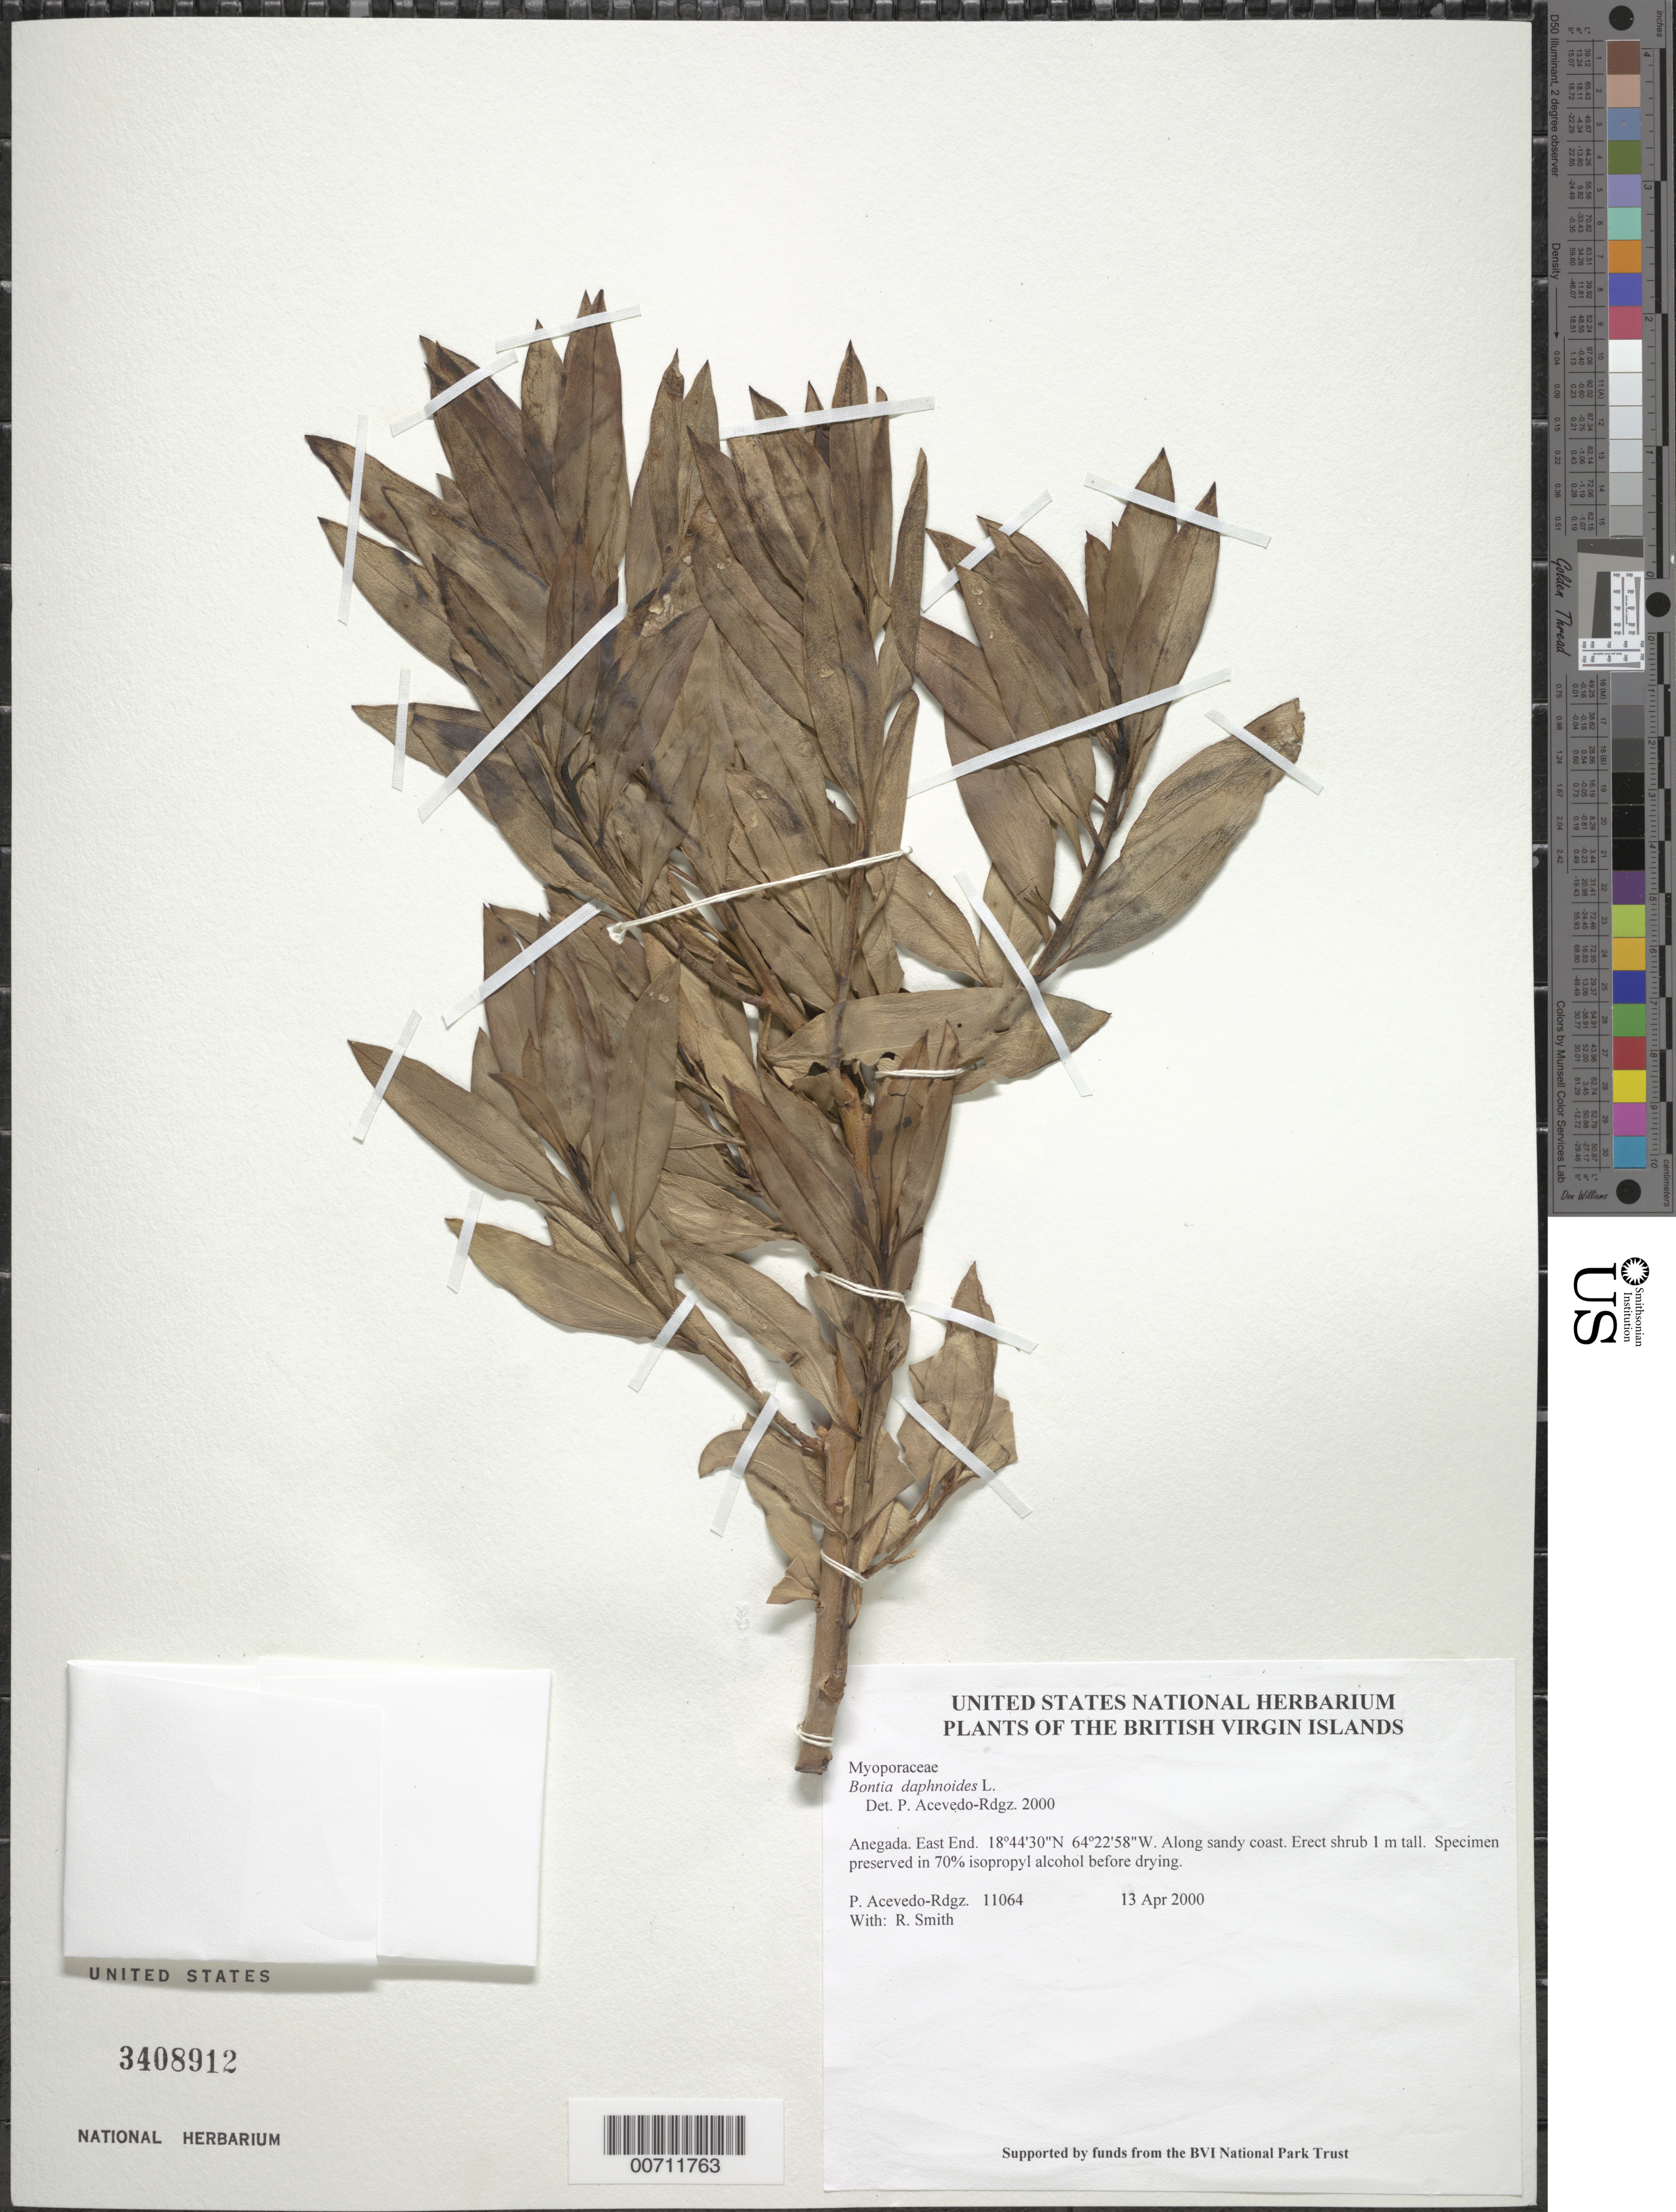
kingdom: Plantae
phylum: Tracheophyta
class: Magnoliopsida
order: Lamiales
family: Scrophulariaceae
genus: Bontia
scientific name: Bontia daphnoides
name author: L.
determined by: Acevedo-Rodríguez, P., (BOT), Smithsonian Institution - National Museum of Natural History (UNITED STATES)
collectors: P. Acevedo-Rodr. & R. Smith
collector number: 11064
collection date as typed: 13 Apr 2000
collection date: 2000-04-13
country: British Virgin Islands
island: Anegada I.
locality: East End.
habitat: Along sandy coast.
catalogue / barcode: US 3408912